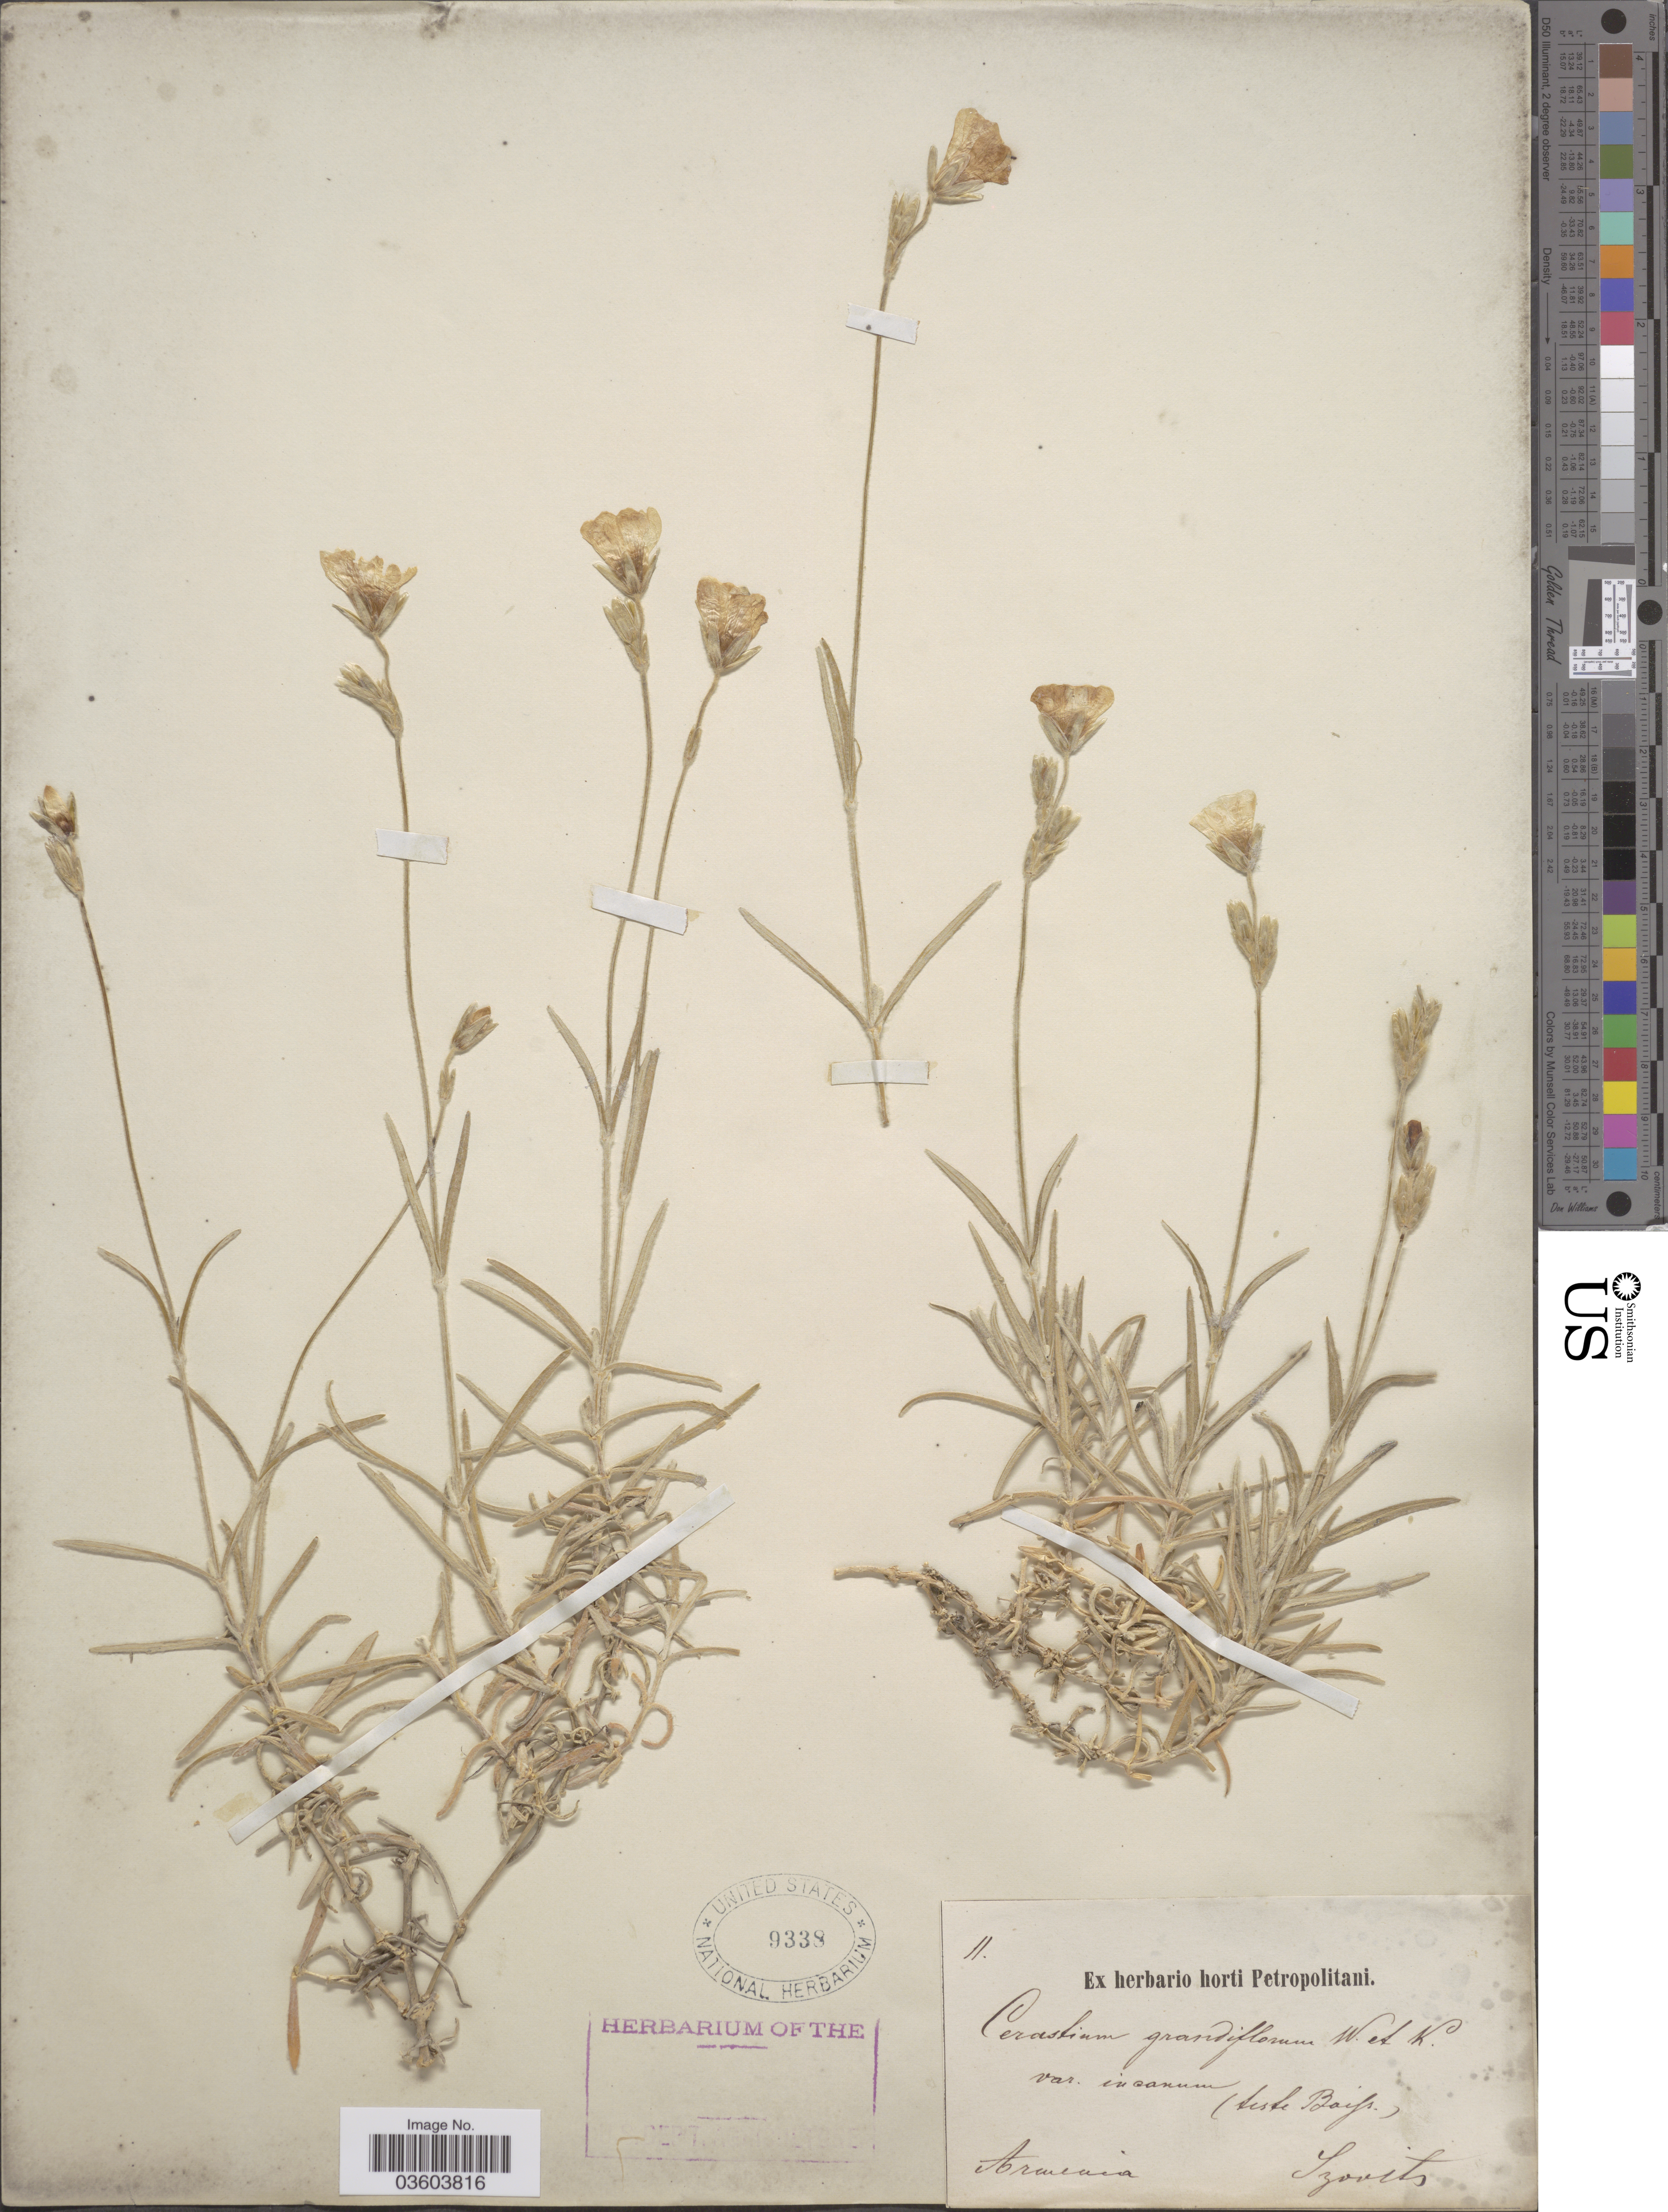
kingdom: Plantae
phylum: Tracheophyta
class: Magnoliopsida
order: Caryophyllales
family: Caryophyllaceae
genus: Cerastium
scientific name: Cerastium grandiflorum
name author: Waldst. & Kit.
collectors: Szovits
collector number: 11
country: Armenia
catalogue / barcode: US 9338